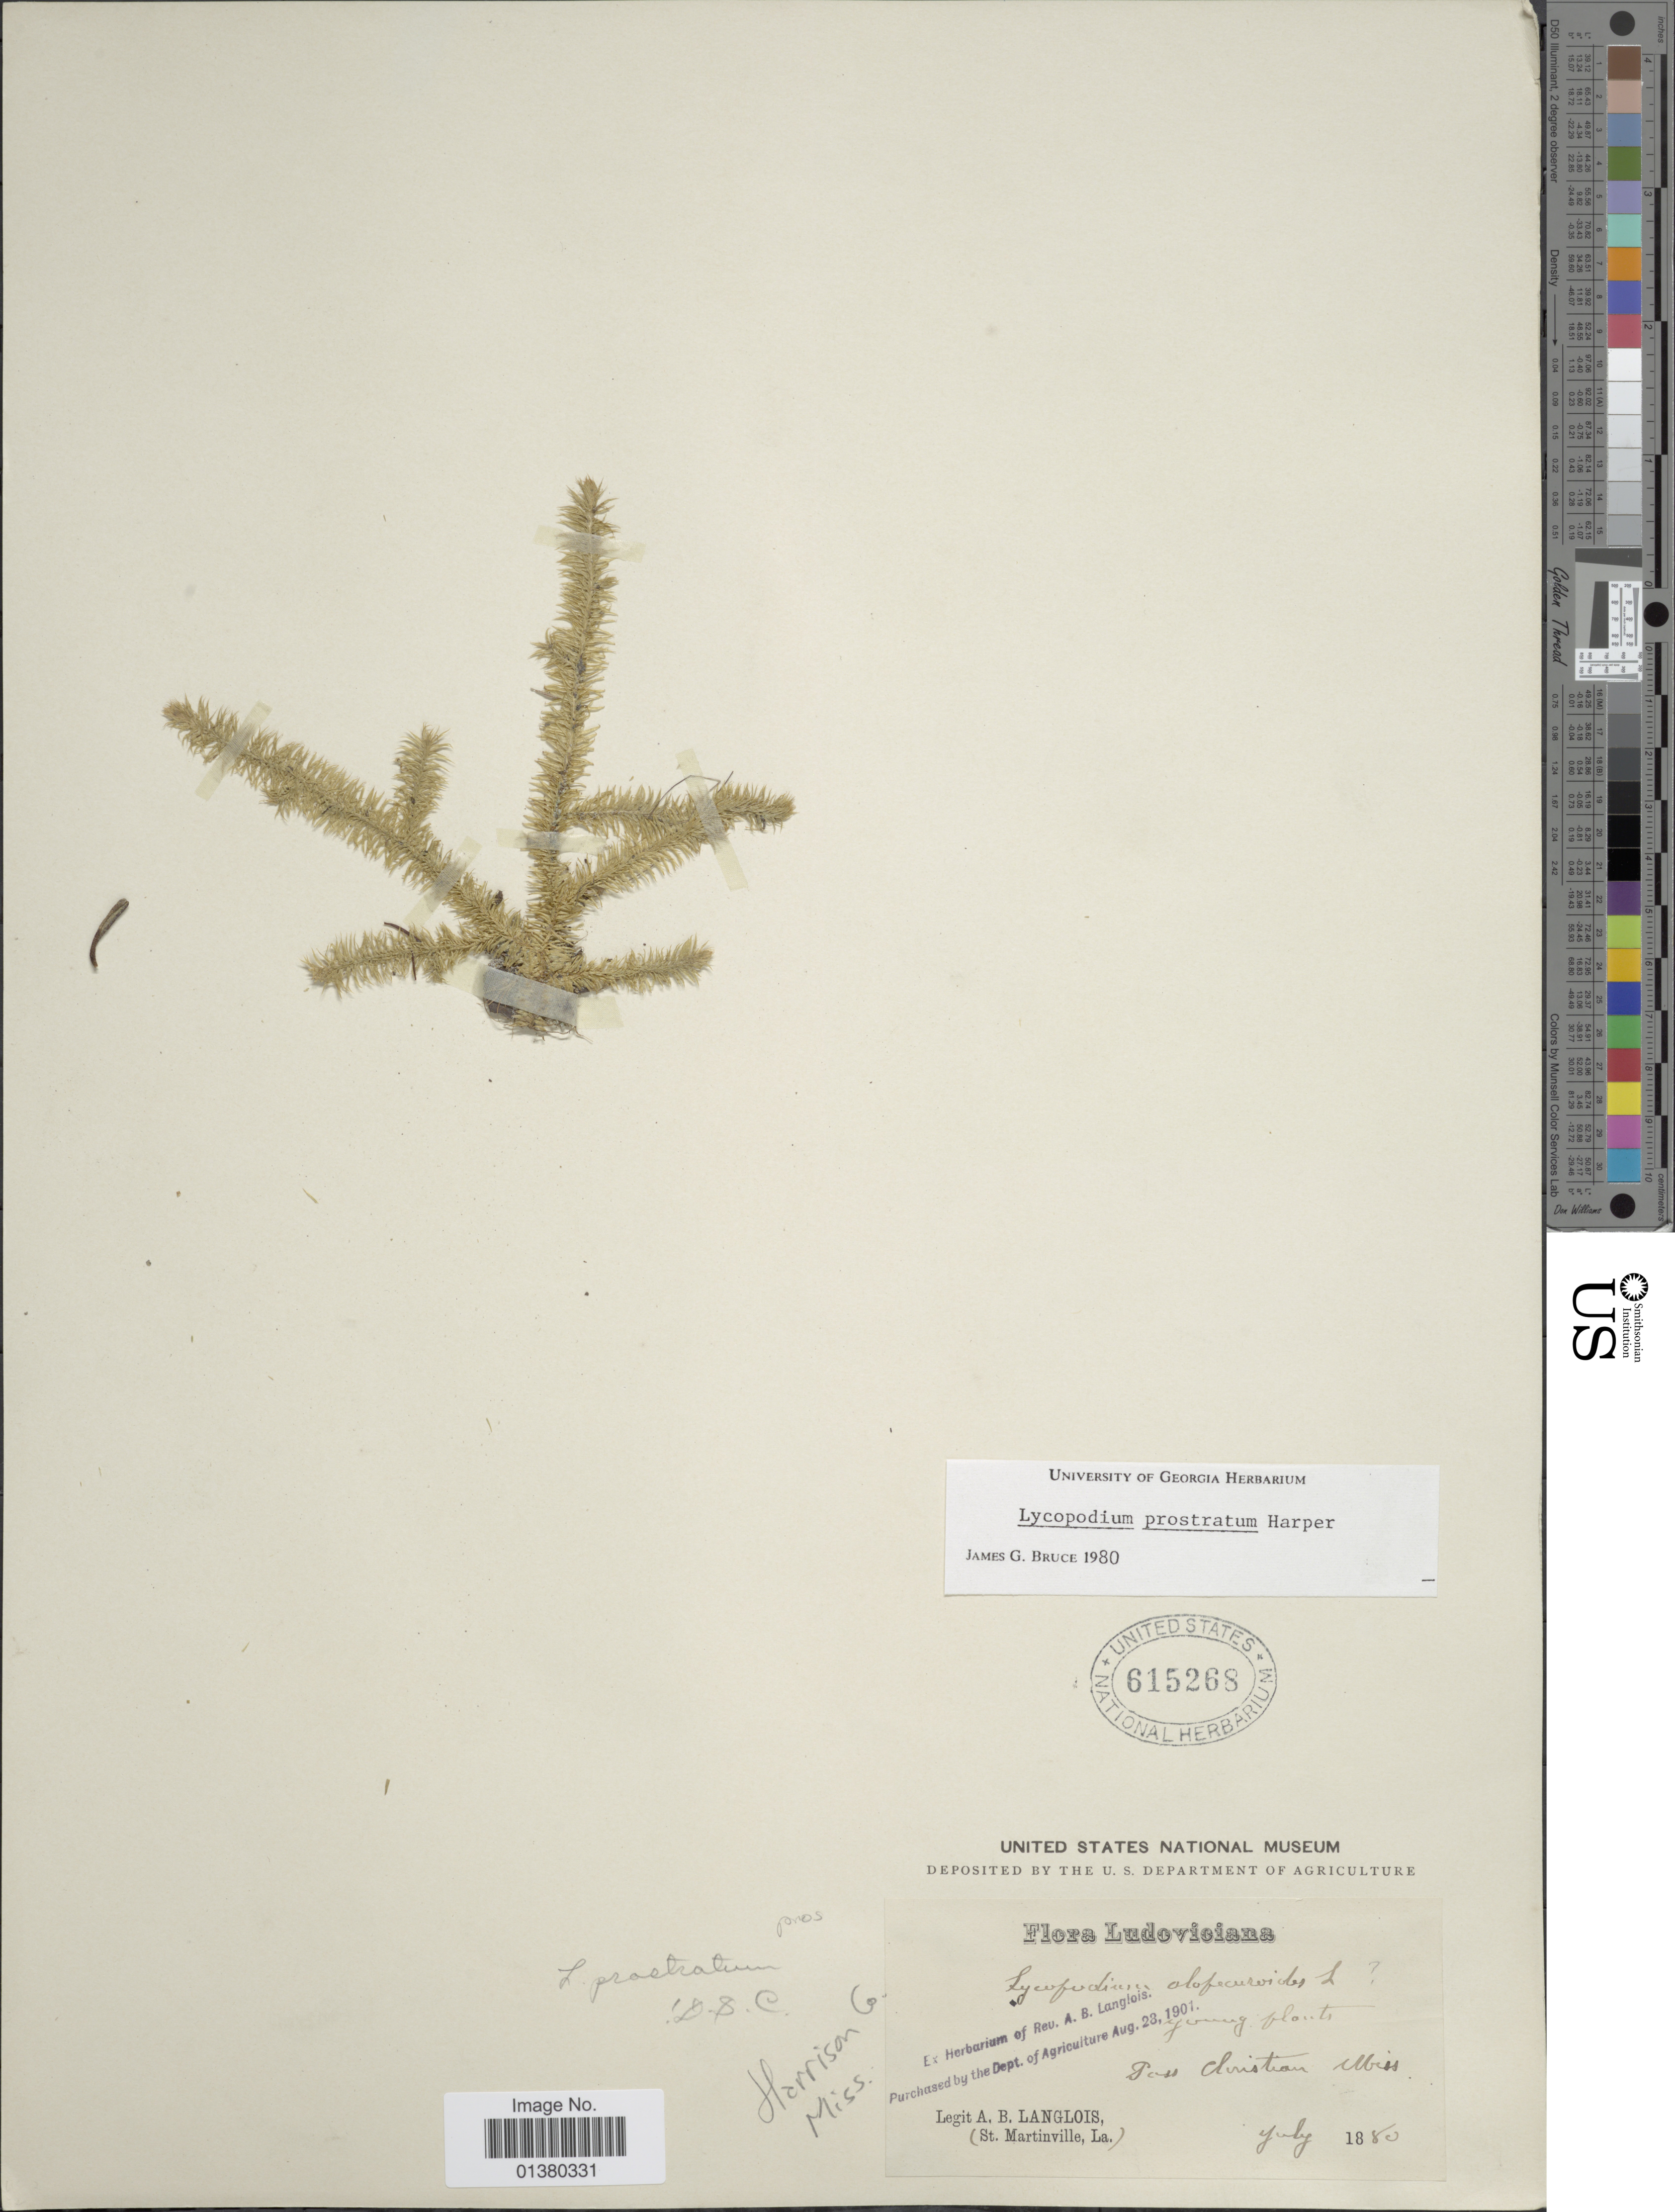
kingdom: Plantae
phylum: Tracheophyta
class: Lycopodiopsida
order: Lycopodiales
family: Lycopodiaceae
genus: Lycopodiella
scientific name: Lycopodiella prostrata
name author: (R.M. Harper) Cranfill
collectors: A. Langlois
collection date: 1880-07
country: United States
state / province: Louisiana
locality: Pass christian Miss , Luduviciana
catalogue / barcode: US 615268